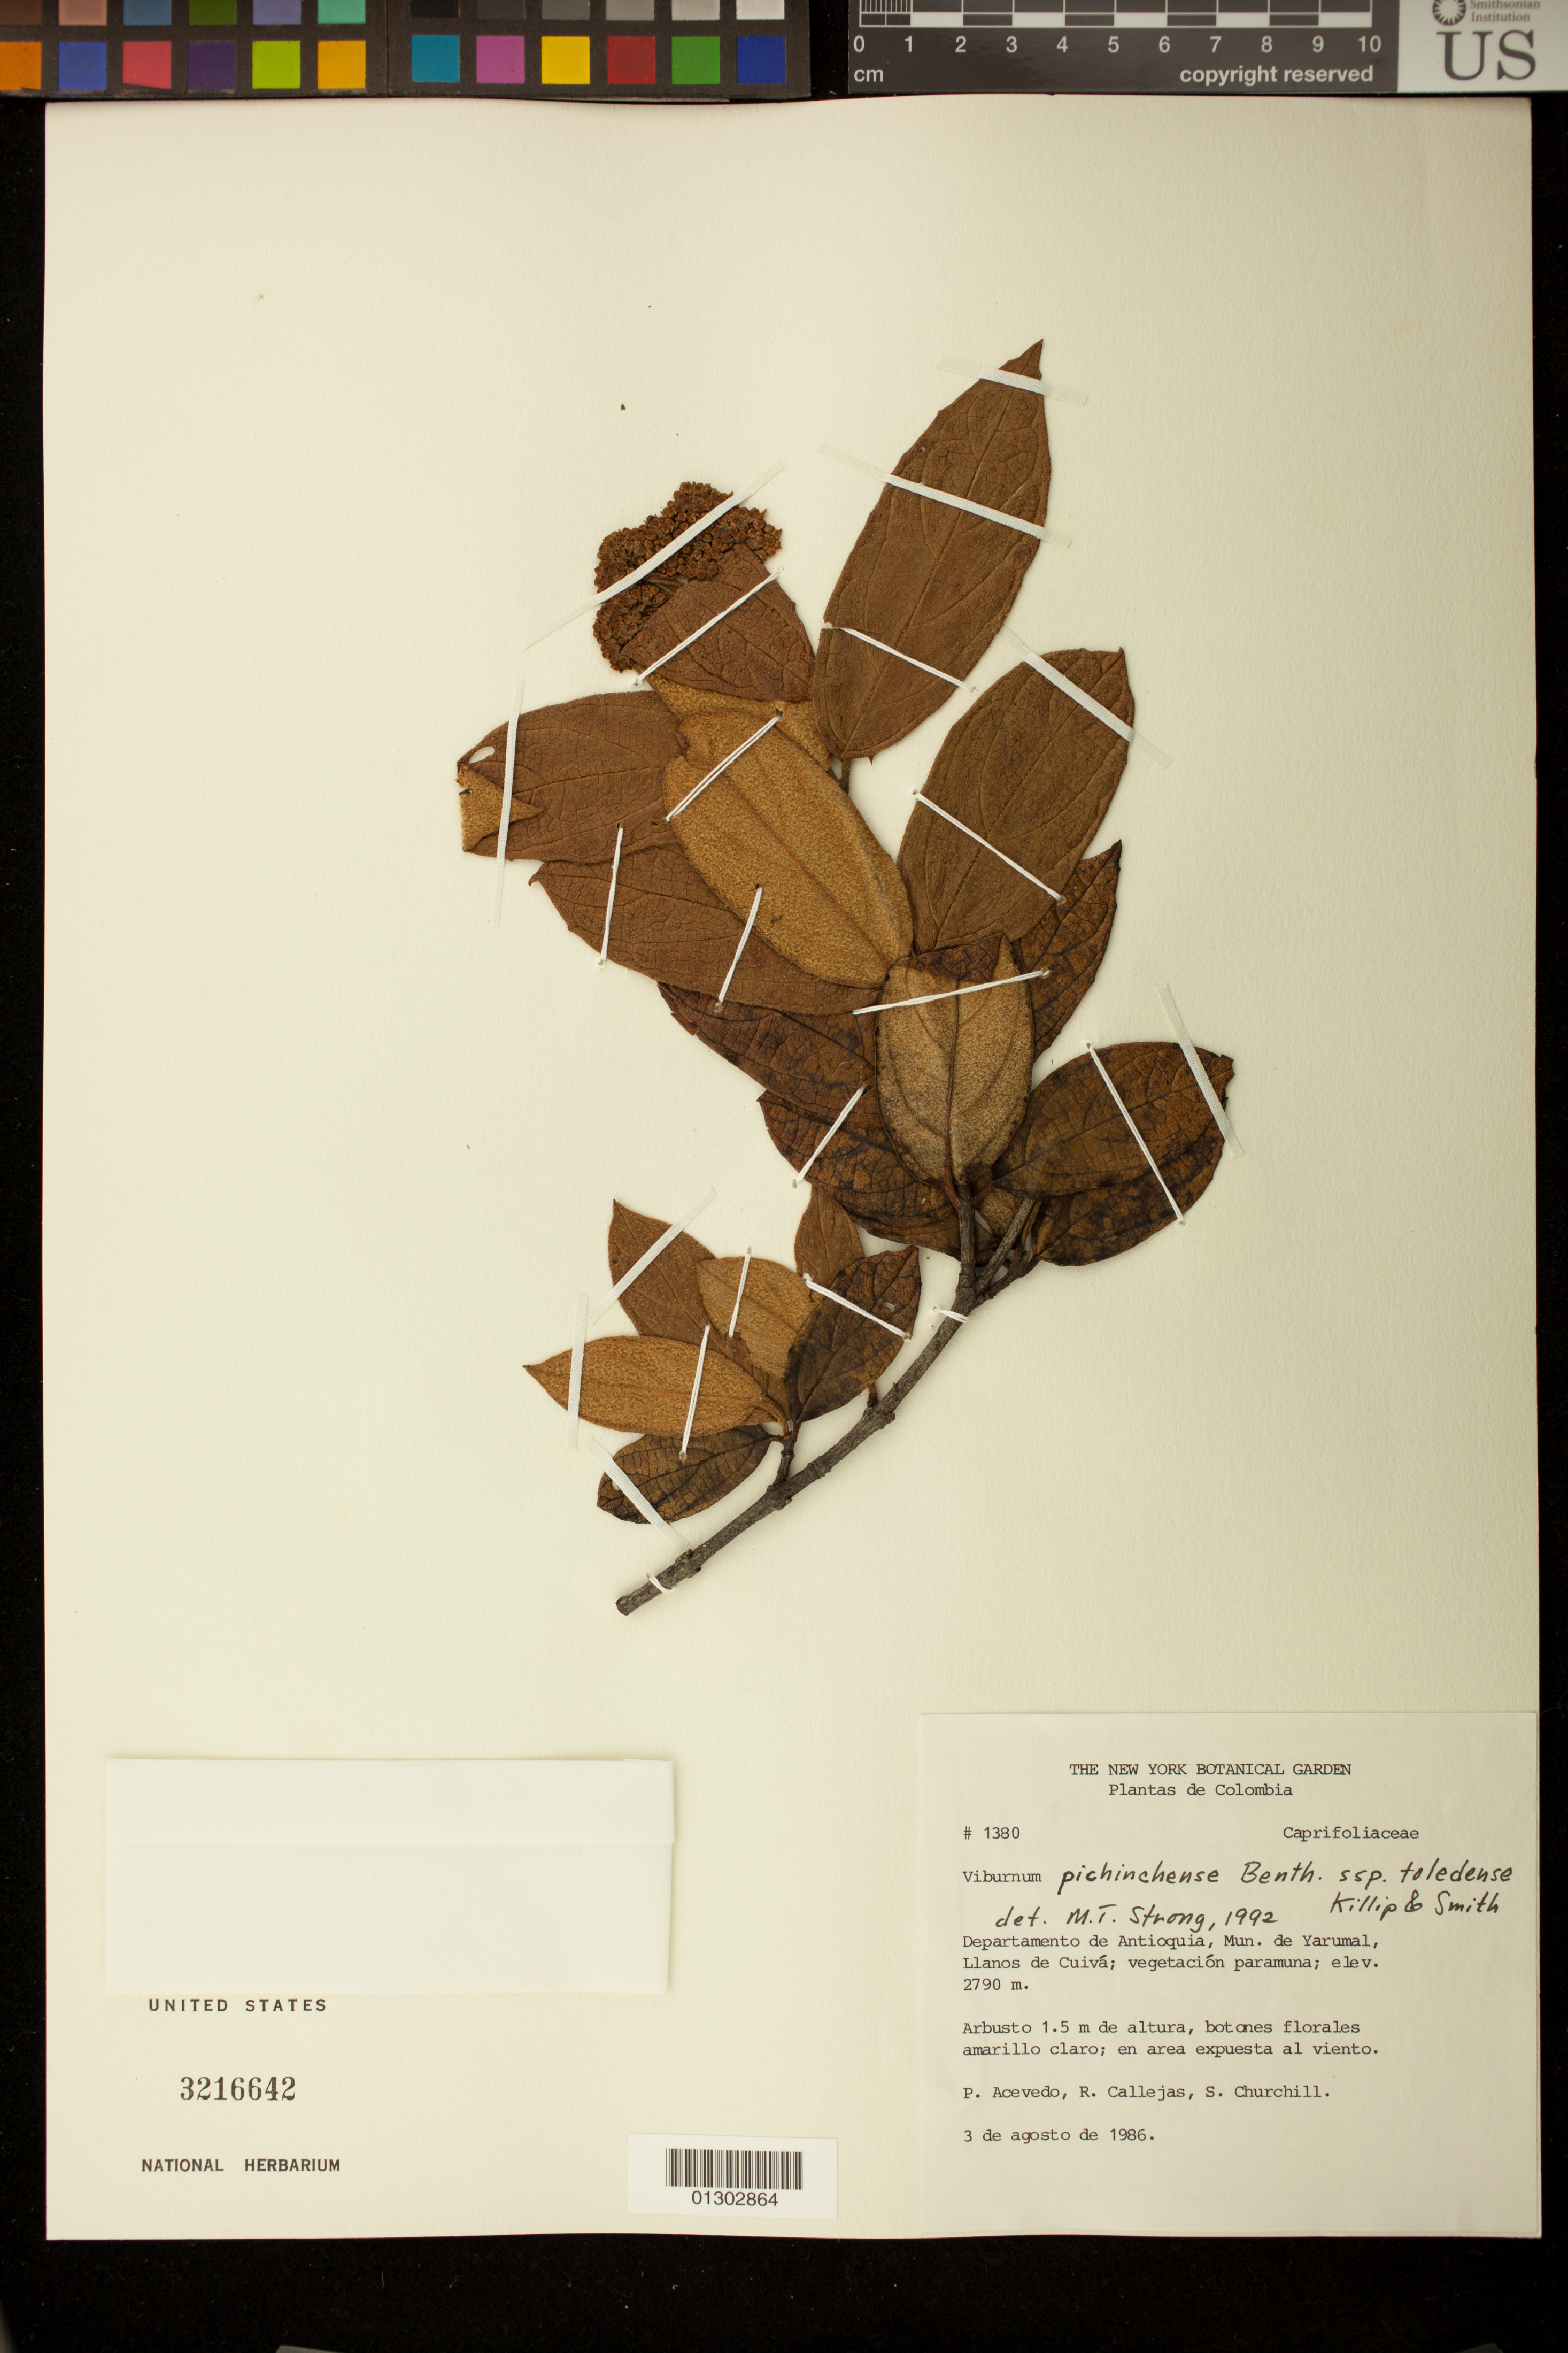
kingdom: Plantae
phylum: Tracheophyta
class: Magnoliopsida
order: Dipsacales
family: Viburnaceae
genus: Viburnum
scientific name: Viburnum pichinchense subsp. toledense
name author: Killip & A.C. Sm.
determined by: Strong, M. T., (US), Smithsonian Institution - National Museum of Natural History (UNITED STATES)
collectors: P. Acevedo-Rodr., R. Callejas & S. Churchill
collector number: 1380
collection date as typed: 03 Aug 1986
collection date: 1986-08-03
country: Colombia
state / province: Antioquia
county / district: Yarumal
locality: Depart. Antioquia; Municipio de Yarumal; Ylanos de Cuiva.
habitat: En area expuesta.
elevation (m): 2790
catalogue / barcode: US 3216642